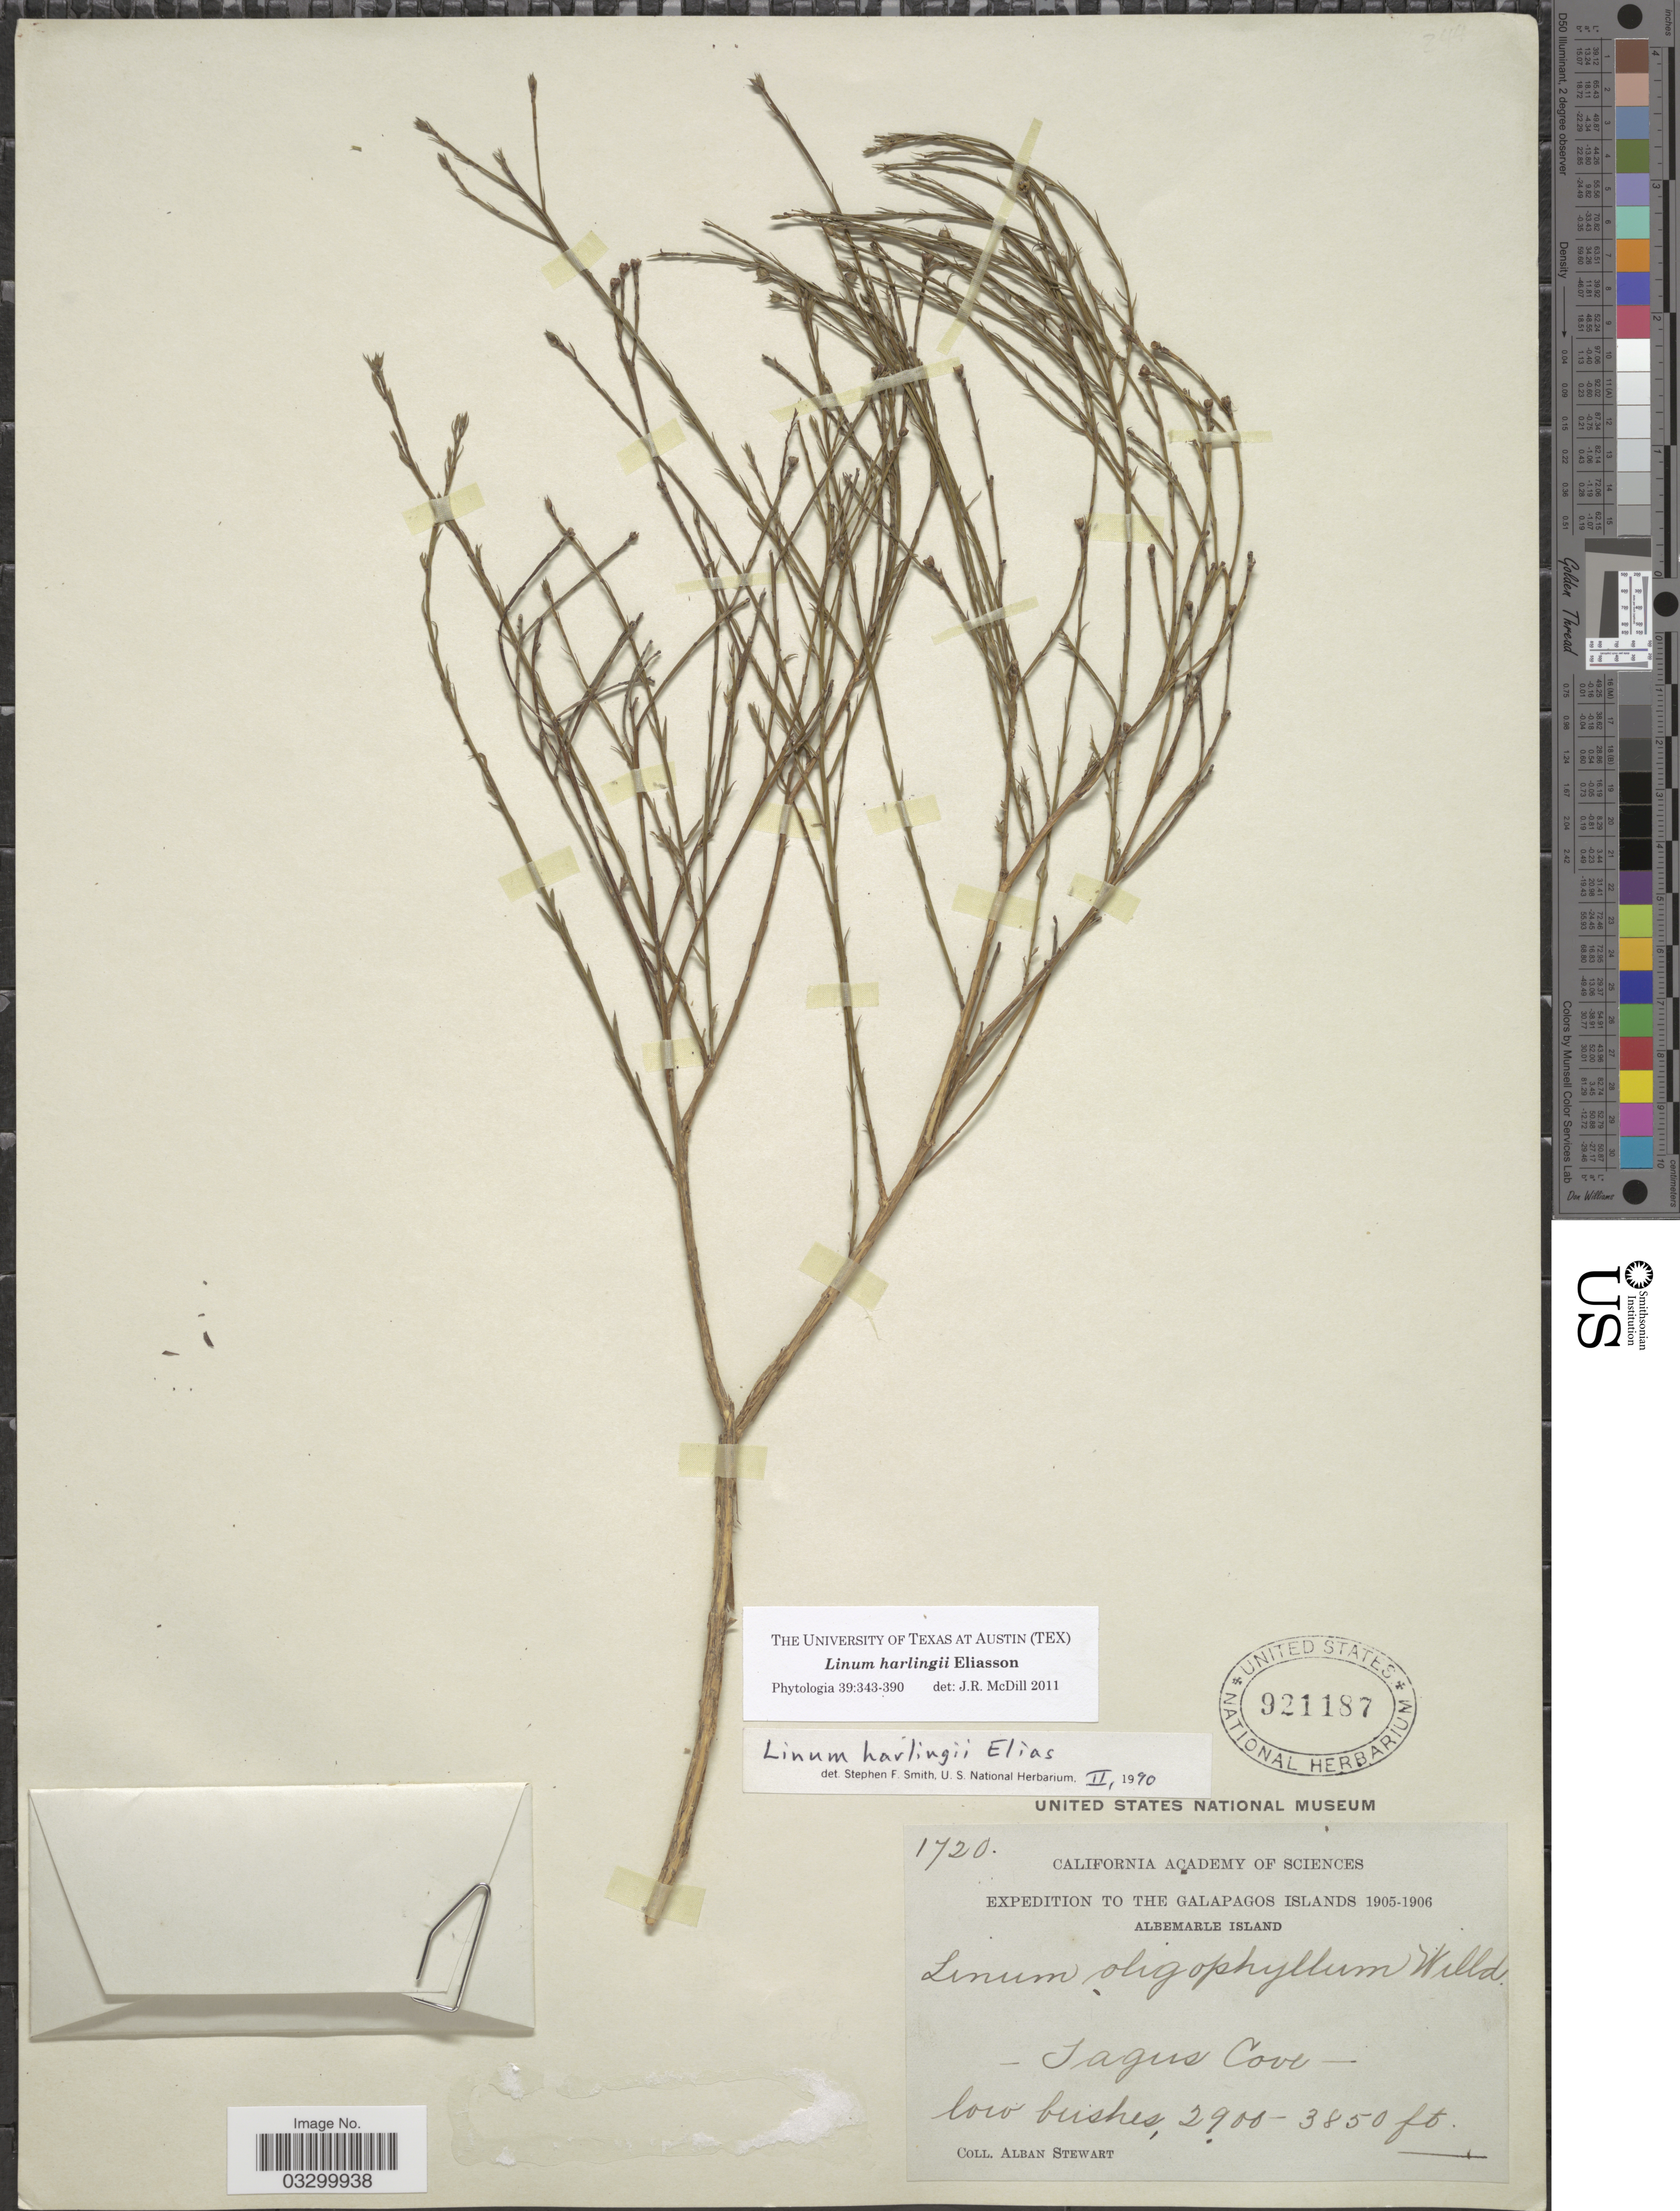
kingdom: Plantae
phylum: Tracheophyta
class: Magnoliopsida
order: Malpighiales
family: Linaceae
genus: Linum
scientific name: Linum harlingii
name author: Eliasson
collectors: A. Stewart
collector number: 1720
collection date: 1905/1906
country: Ecuador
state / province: Colón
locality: Galapagos Islands. Albemarle Island. Tagus Cove.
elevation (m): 884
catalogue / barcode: US 921187